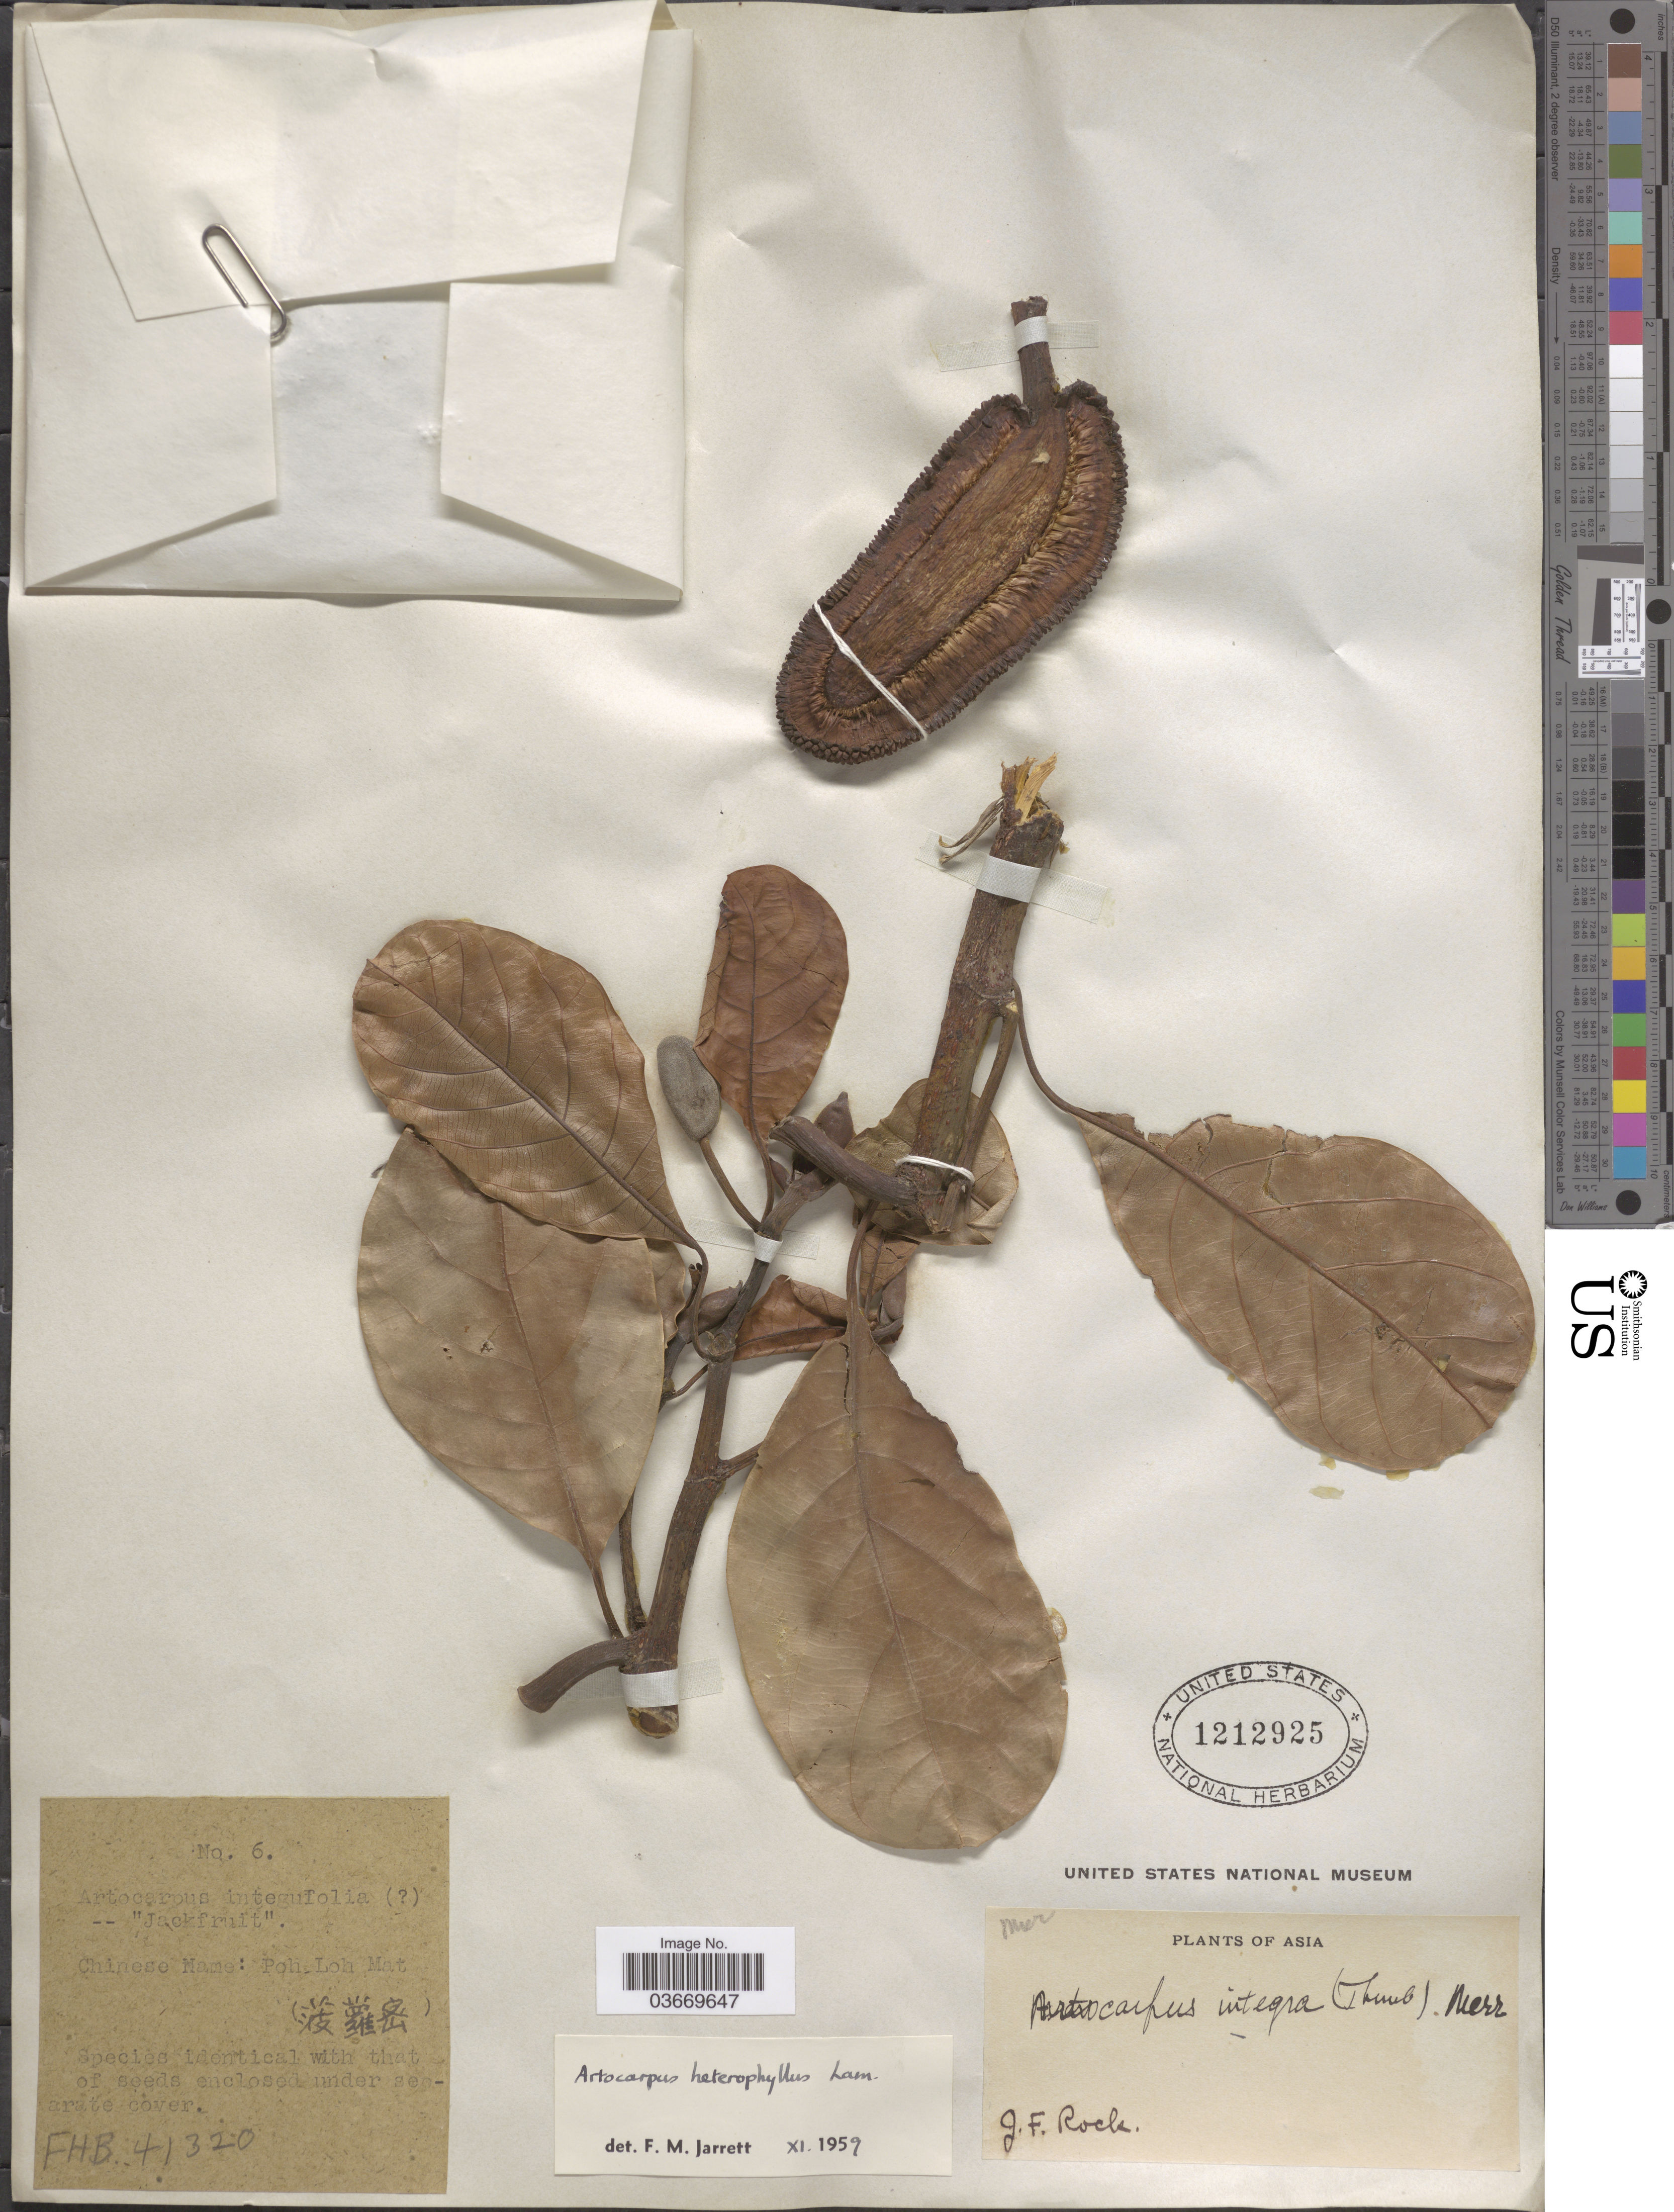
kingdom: Plantae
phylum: Tracheophyta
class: Magnoliopsida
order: Rosales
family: Moraceae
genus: Artocarpus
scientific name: Artocarpus heterophyllus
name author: Lam.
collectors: J. Rock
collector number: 6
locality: Asia.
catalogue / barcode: US 1212925